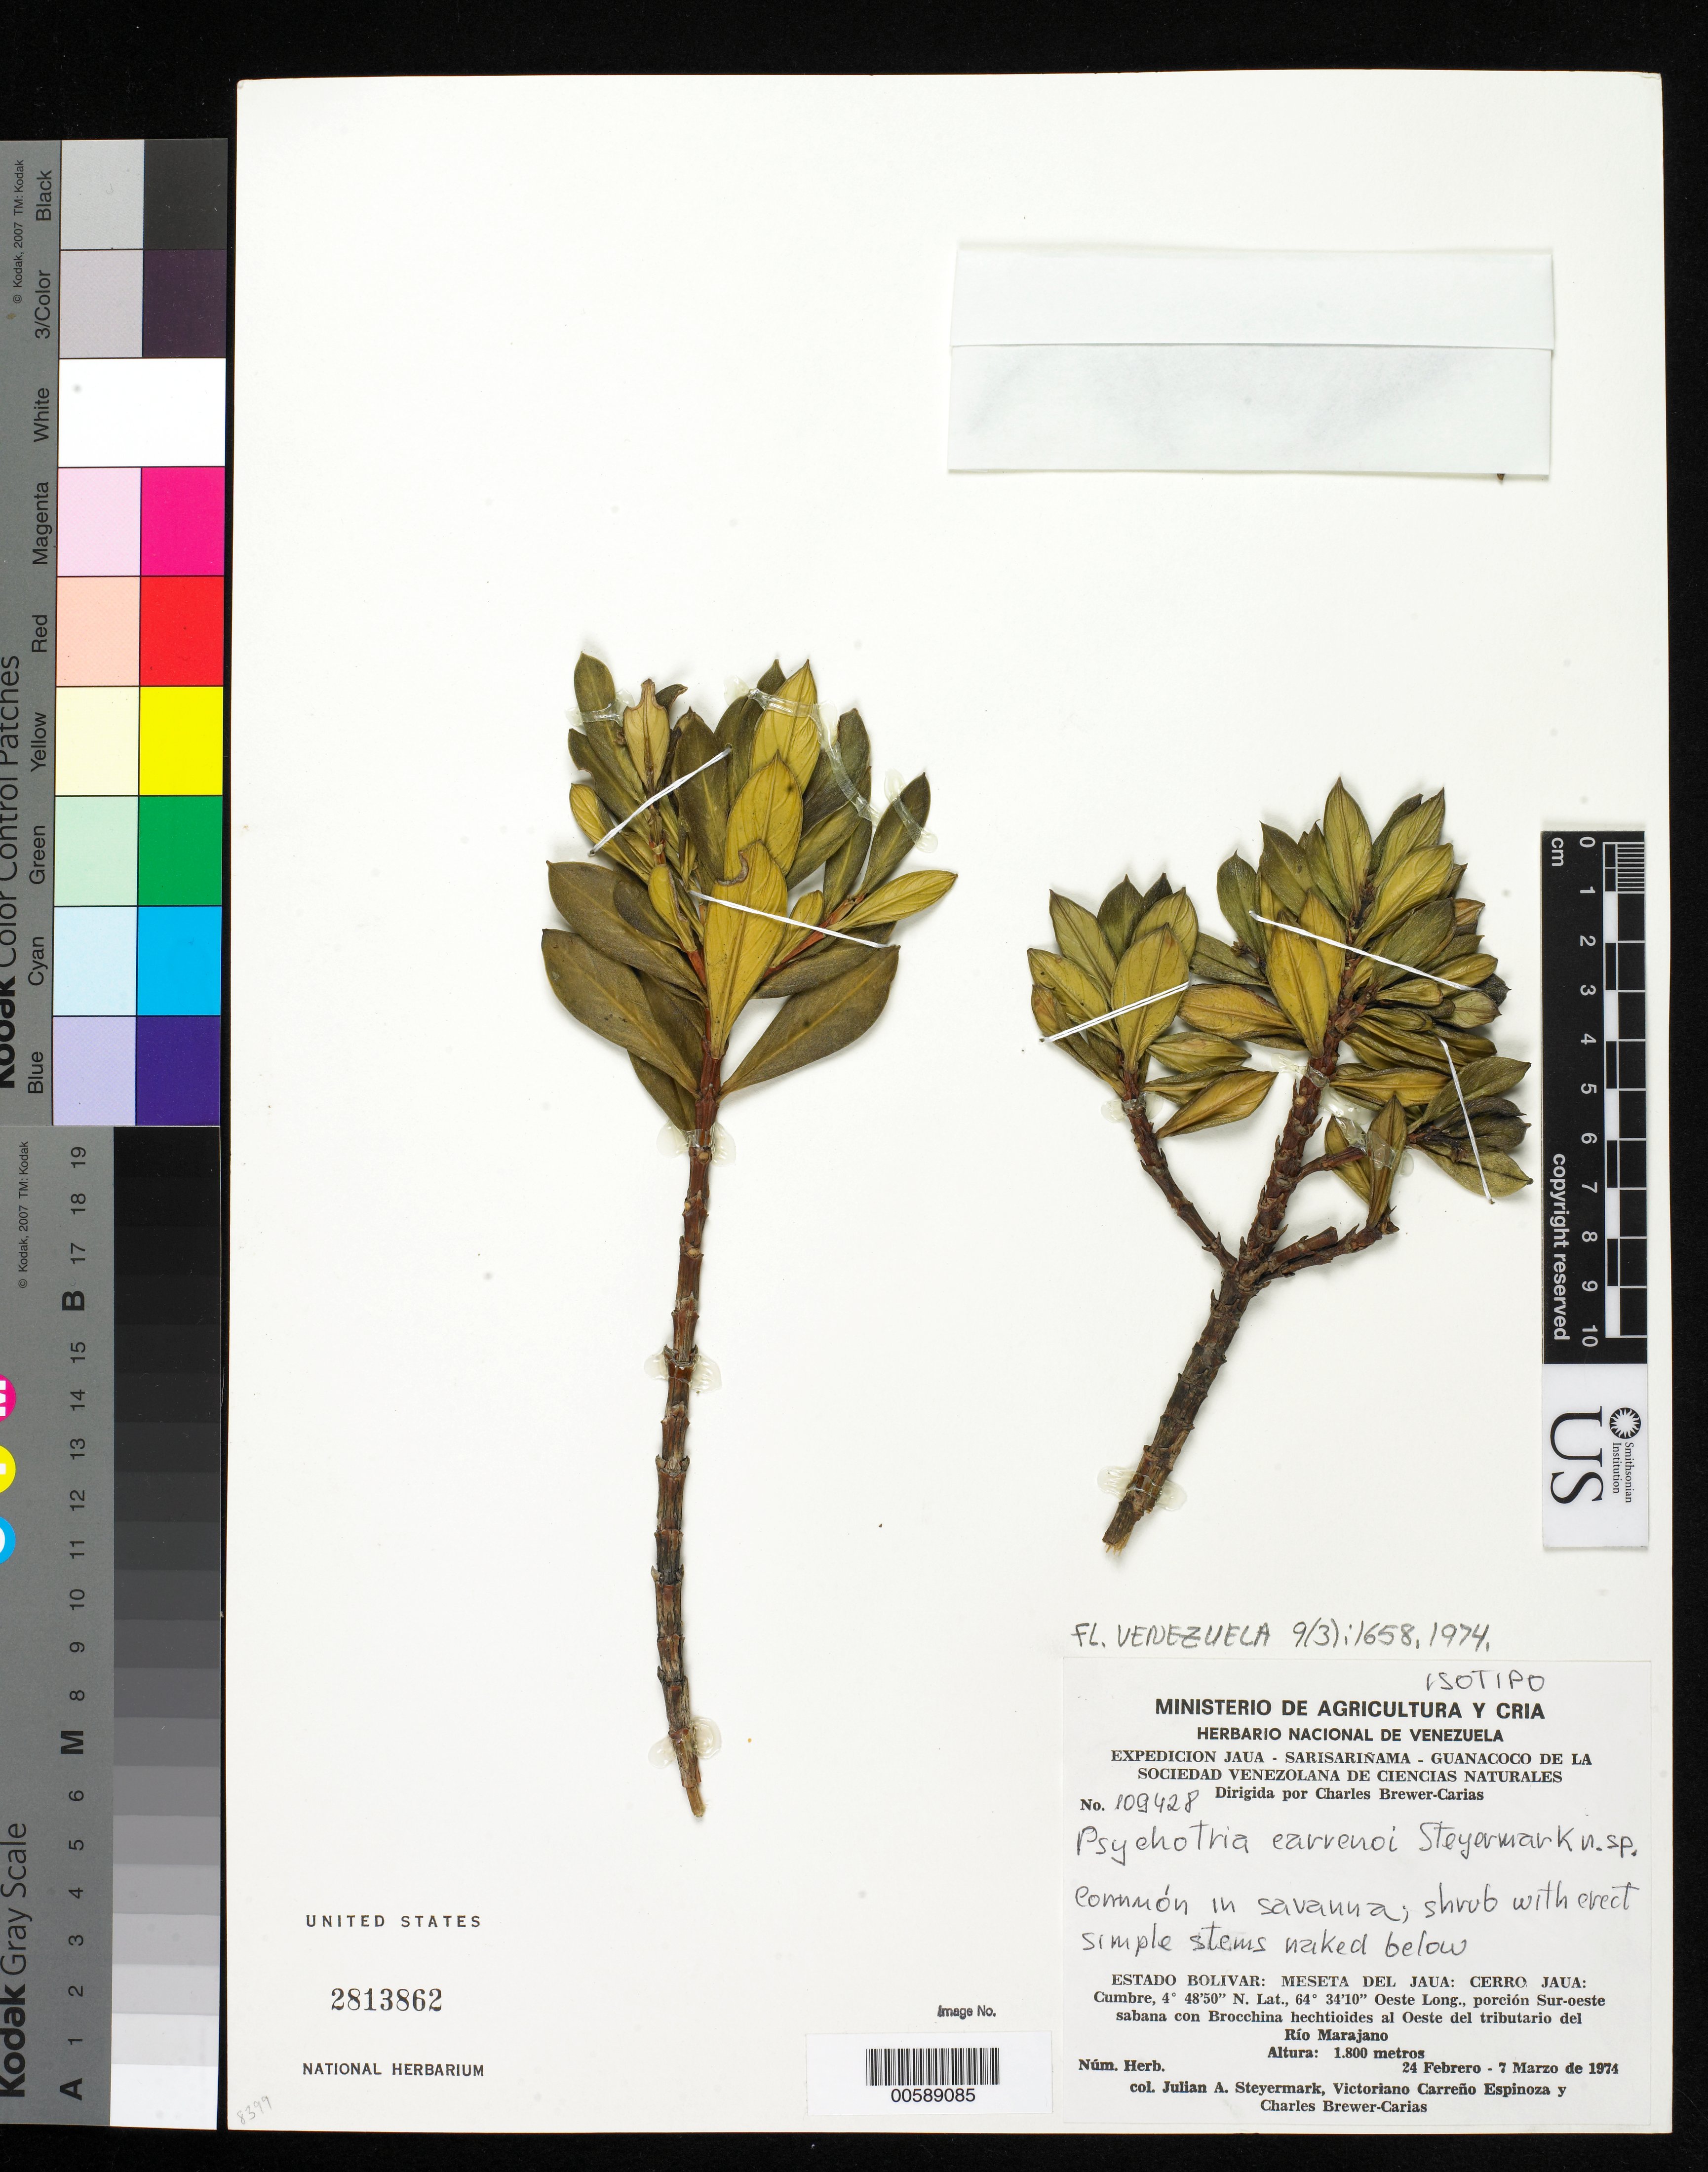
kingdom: Plantae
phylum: Tracheophyta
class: Magnoliopsida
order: Gentianales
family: Rubiaceae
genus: Psychotria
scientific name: Psychotria carrenoi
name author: Steyerm.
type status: Isotype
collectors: J. Steyermark, V. Carreño E. & C. Brewer-Carias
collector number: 109428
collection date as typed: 24 Feb 1974 to 07 Mar 1974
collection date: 1974-02-24/1974-03-07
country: Venezuela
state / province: Bolivar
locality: Meseta del Jaua, Cerro Jaua, SW Sabana, W tributario del Rio Marajano.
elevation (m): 1800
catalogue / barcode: US 2813862